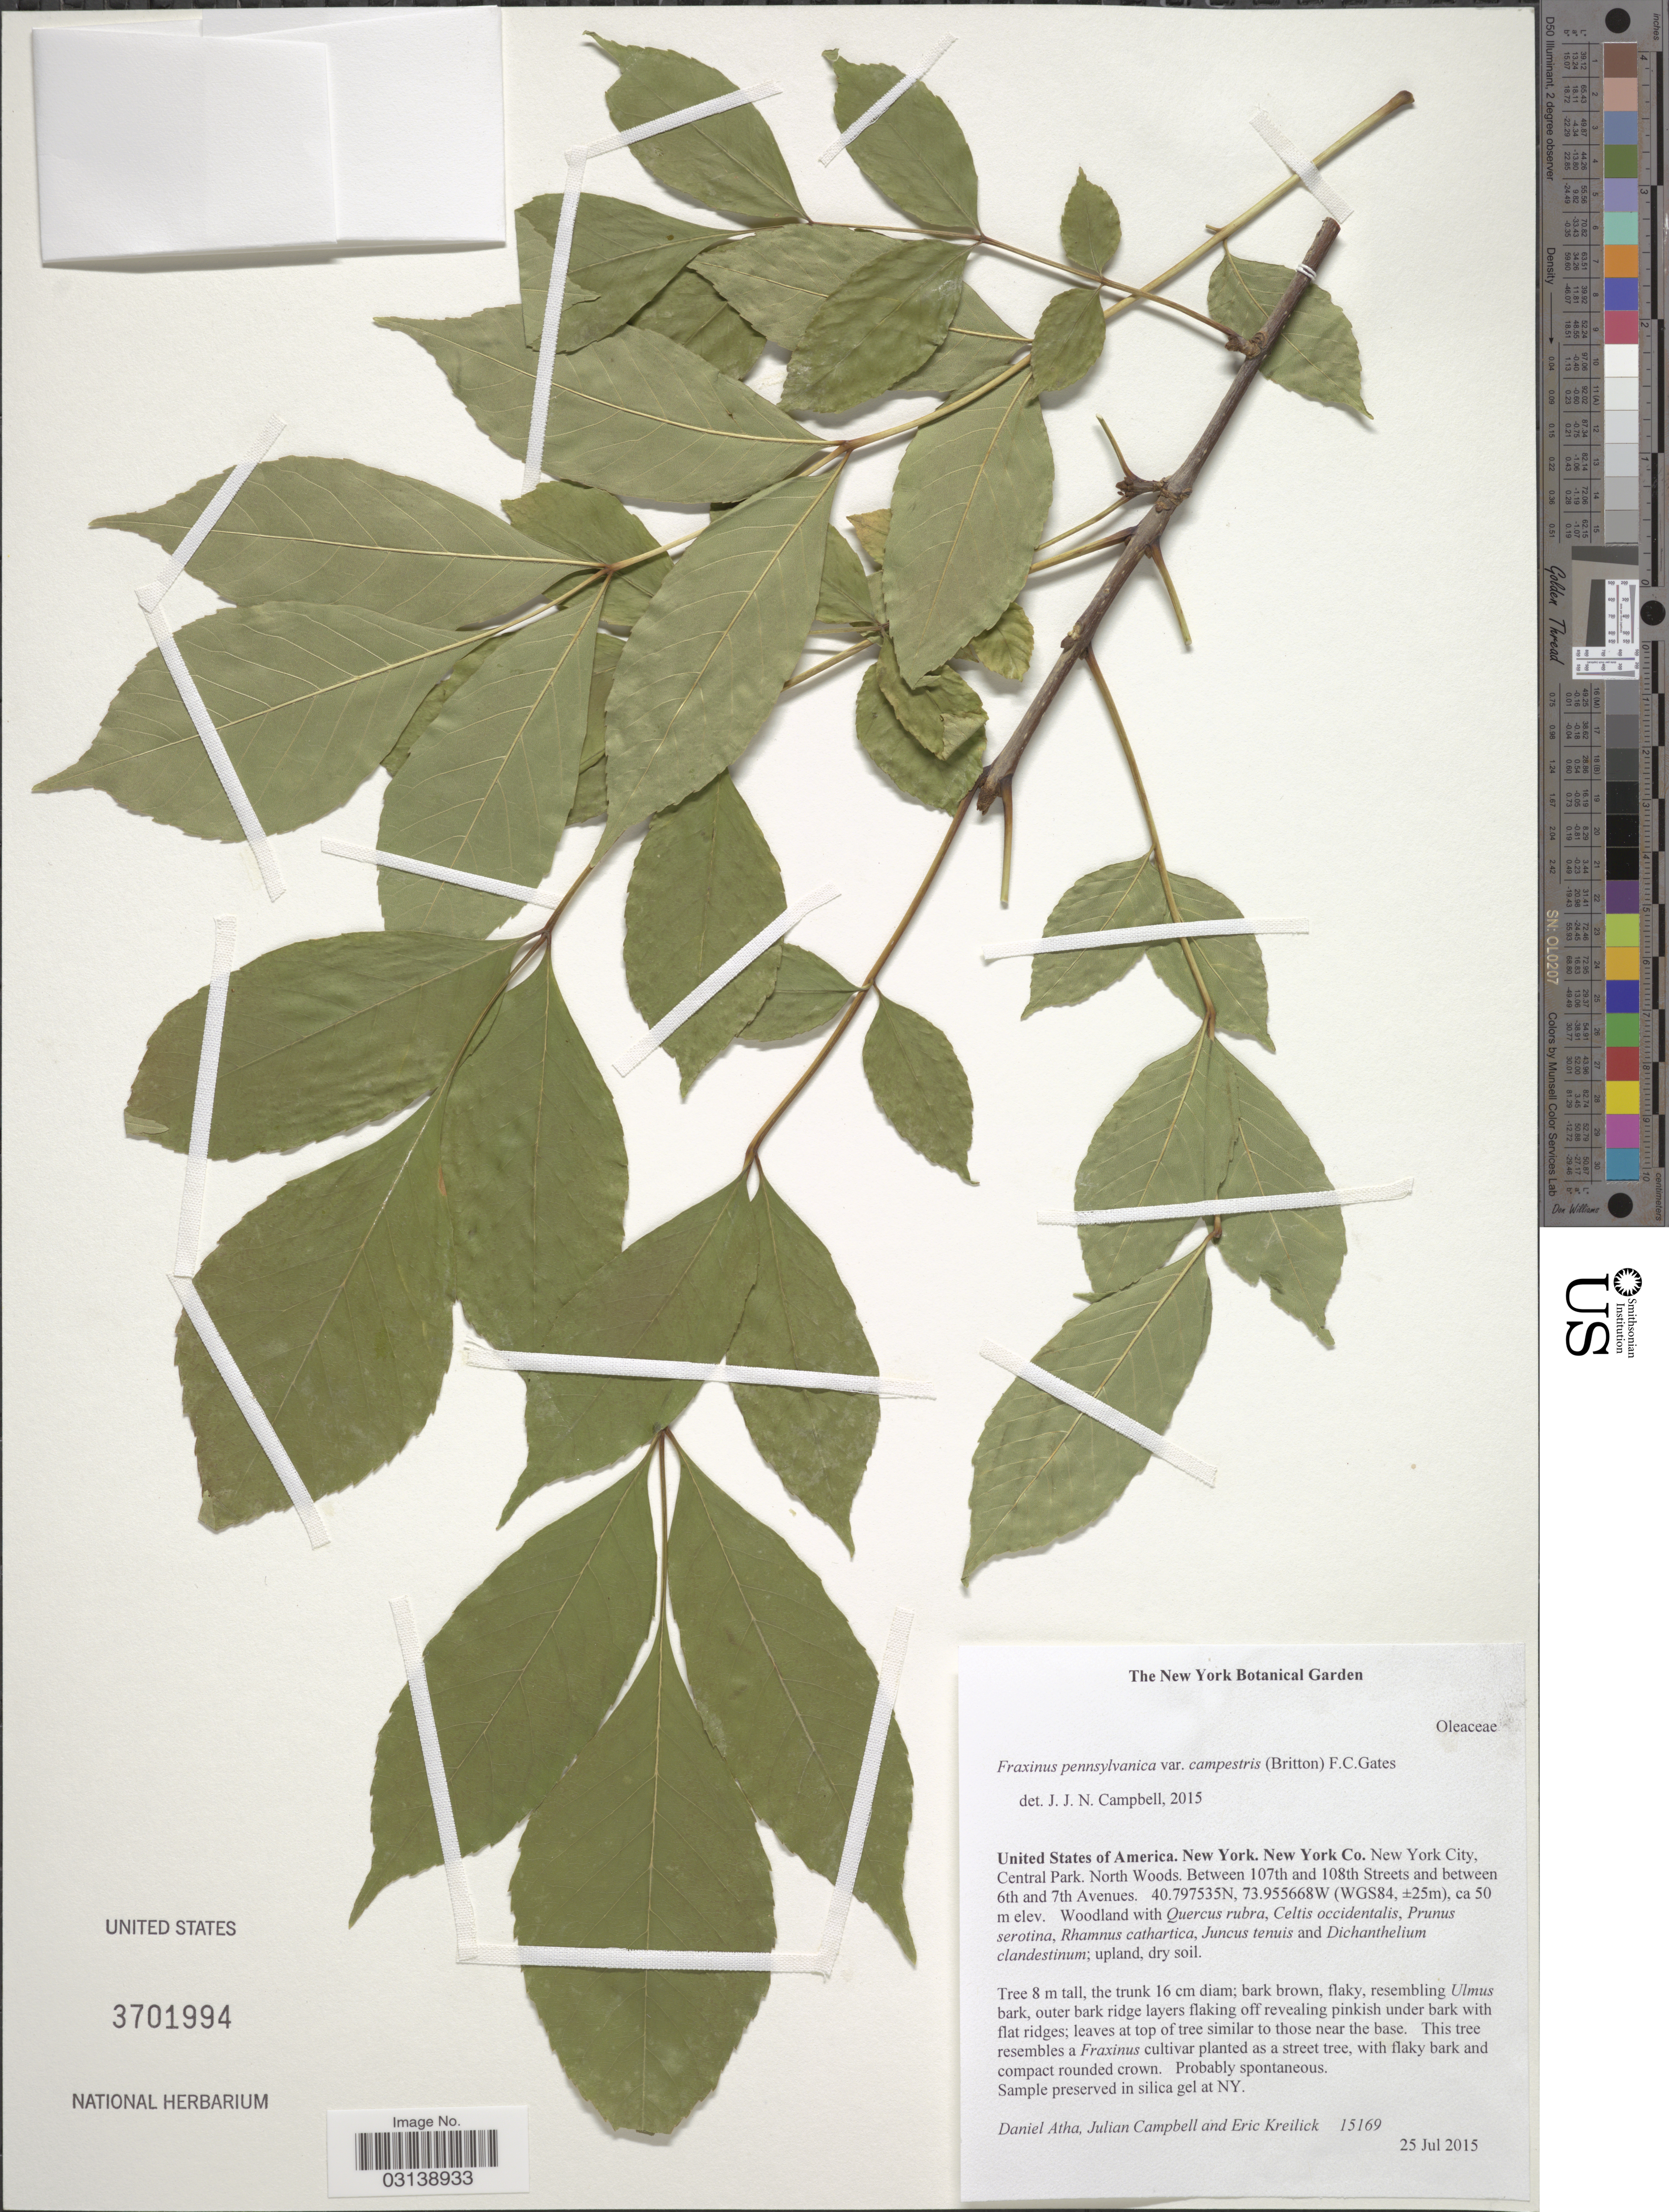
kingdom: Plantae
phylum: Tracheophyta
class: Magnoliopsida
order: Lamiales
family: Oleaceae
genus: Fraxinus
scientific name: Fraxinus pennsylvanica var. campestris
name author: (Britton) F.C. Gates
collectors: D. Atha, J. J. N. Campbell & E. Kreilick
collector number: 15169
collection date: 2015-07-25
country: United States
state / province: New York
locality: New York Co. New York City, Central Park. North Woods. Between 107th and 108th Streets and between 6th and 7th Avenues. (WGS84).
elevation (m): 50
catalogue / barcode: US 3701994